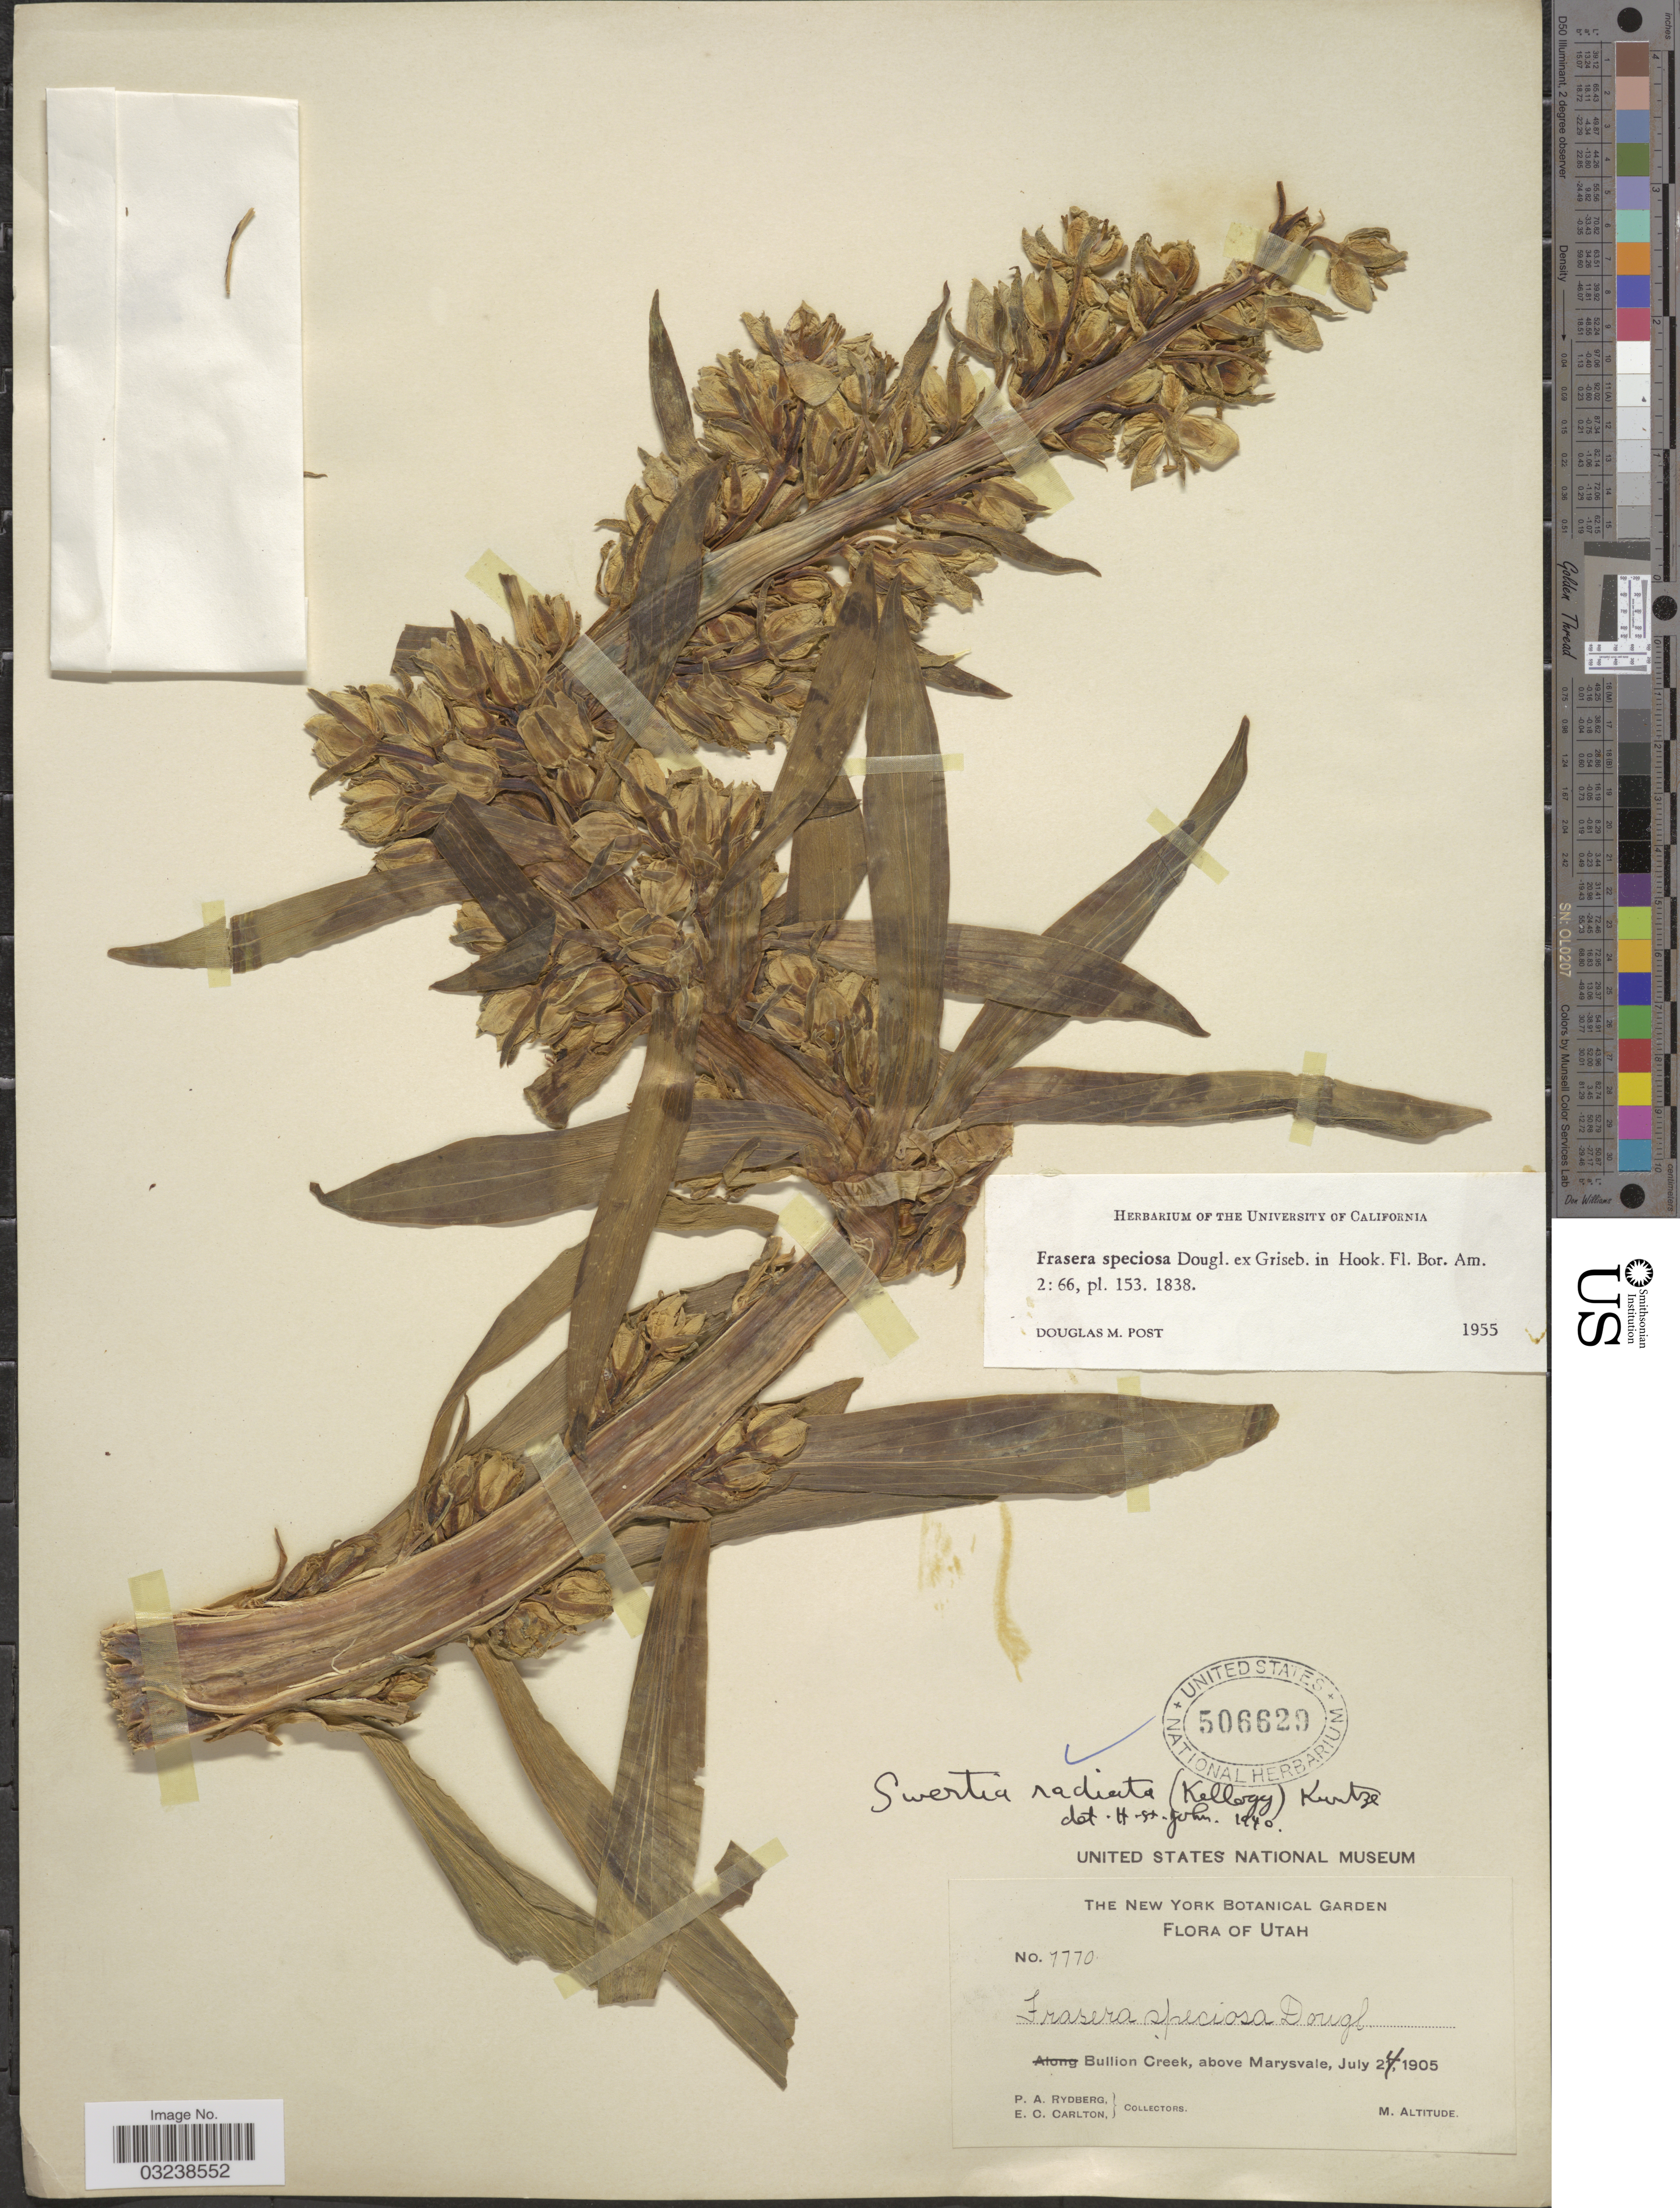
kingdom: Plantae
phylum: Tracheophyta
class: Magnoliopsida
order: Gentianales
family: Gentianaceae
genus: Swertia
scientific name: Swertia radiata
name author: (Kellogg) Kuntze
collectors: P. A. Rydberg & E. Carlton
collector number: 7770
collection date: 1905-07-24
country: United States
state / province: Utah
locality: Bullion Creek, above Marysvale.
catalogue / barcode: US 506629